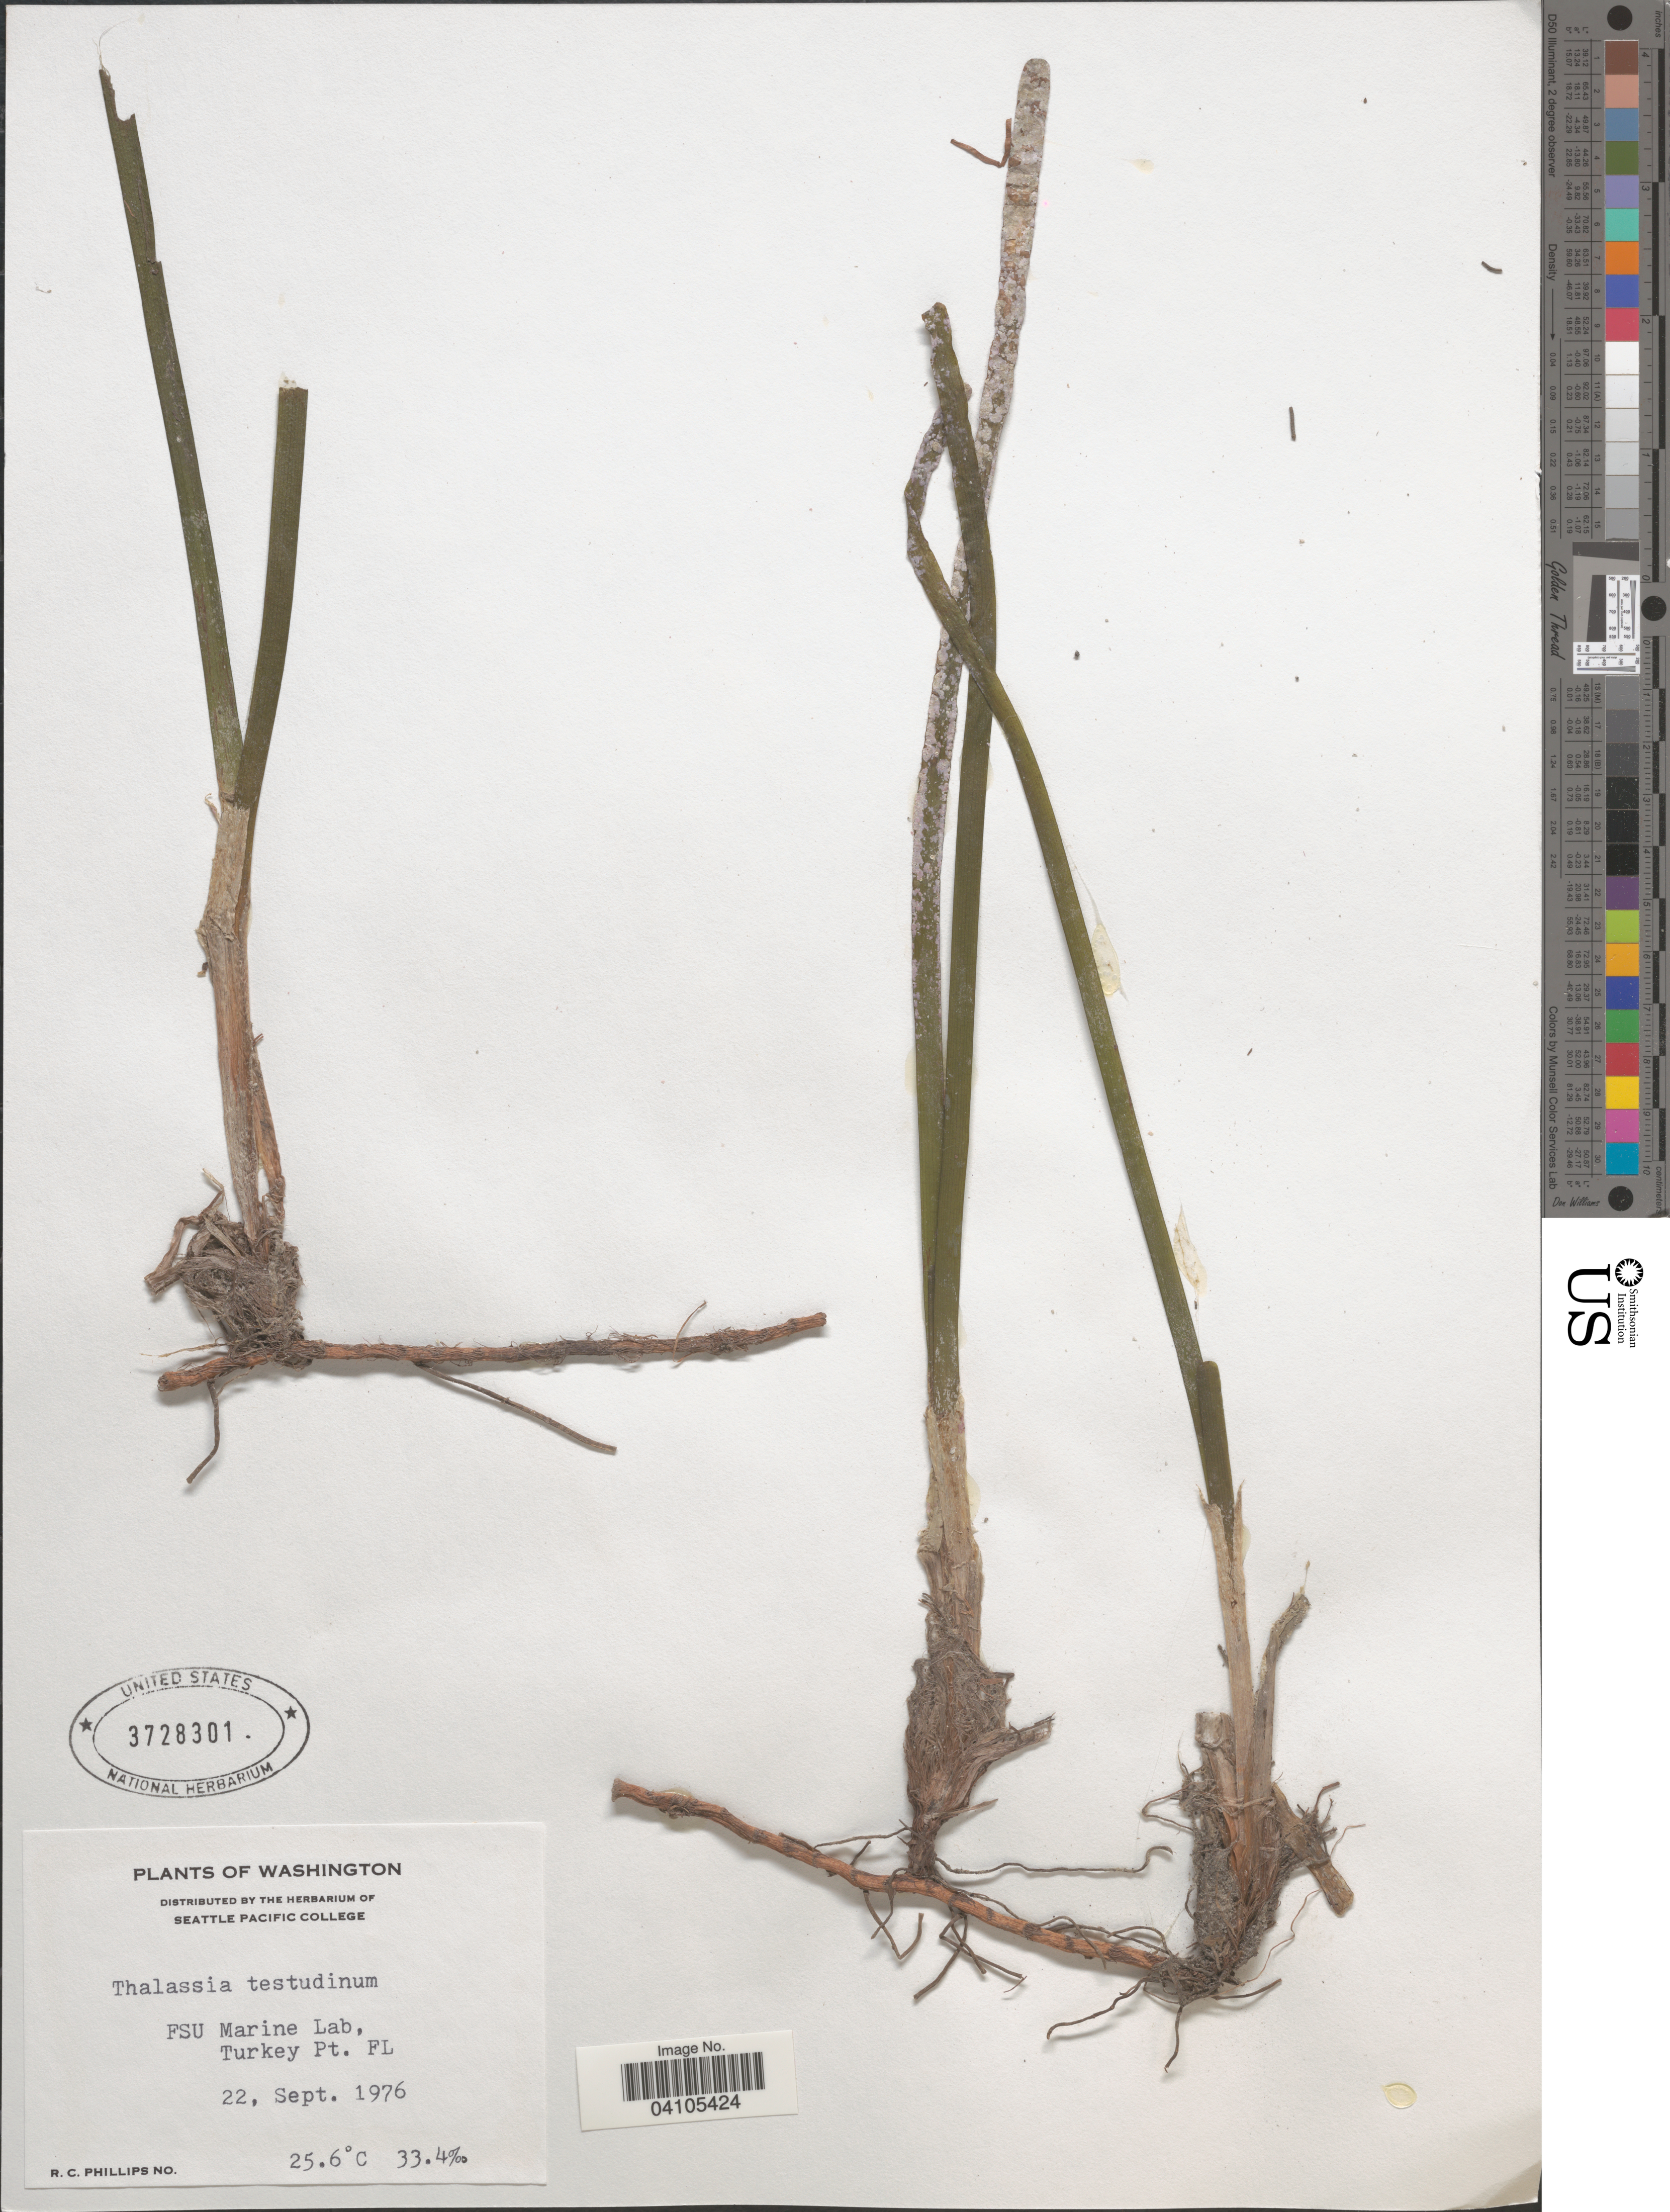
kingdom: Plantae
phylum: Tracheophyta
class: Liliopsida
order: Alismatales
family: Hydrocharitaceae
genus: Thalassia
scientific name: Thalassia testudinum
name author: Banks & Sol. ex K.D. Koenig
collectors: R. C. Phillips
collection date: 1976-09-22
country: United States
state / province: Florida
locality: FSU Marine Lab, Turkey Pt.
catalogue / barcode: US 3728301